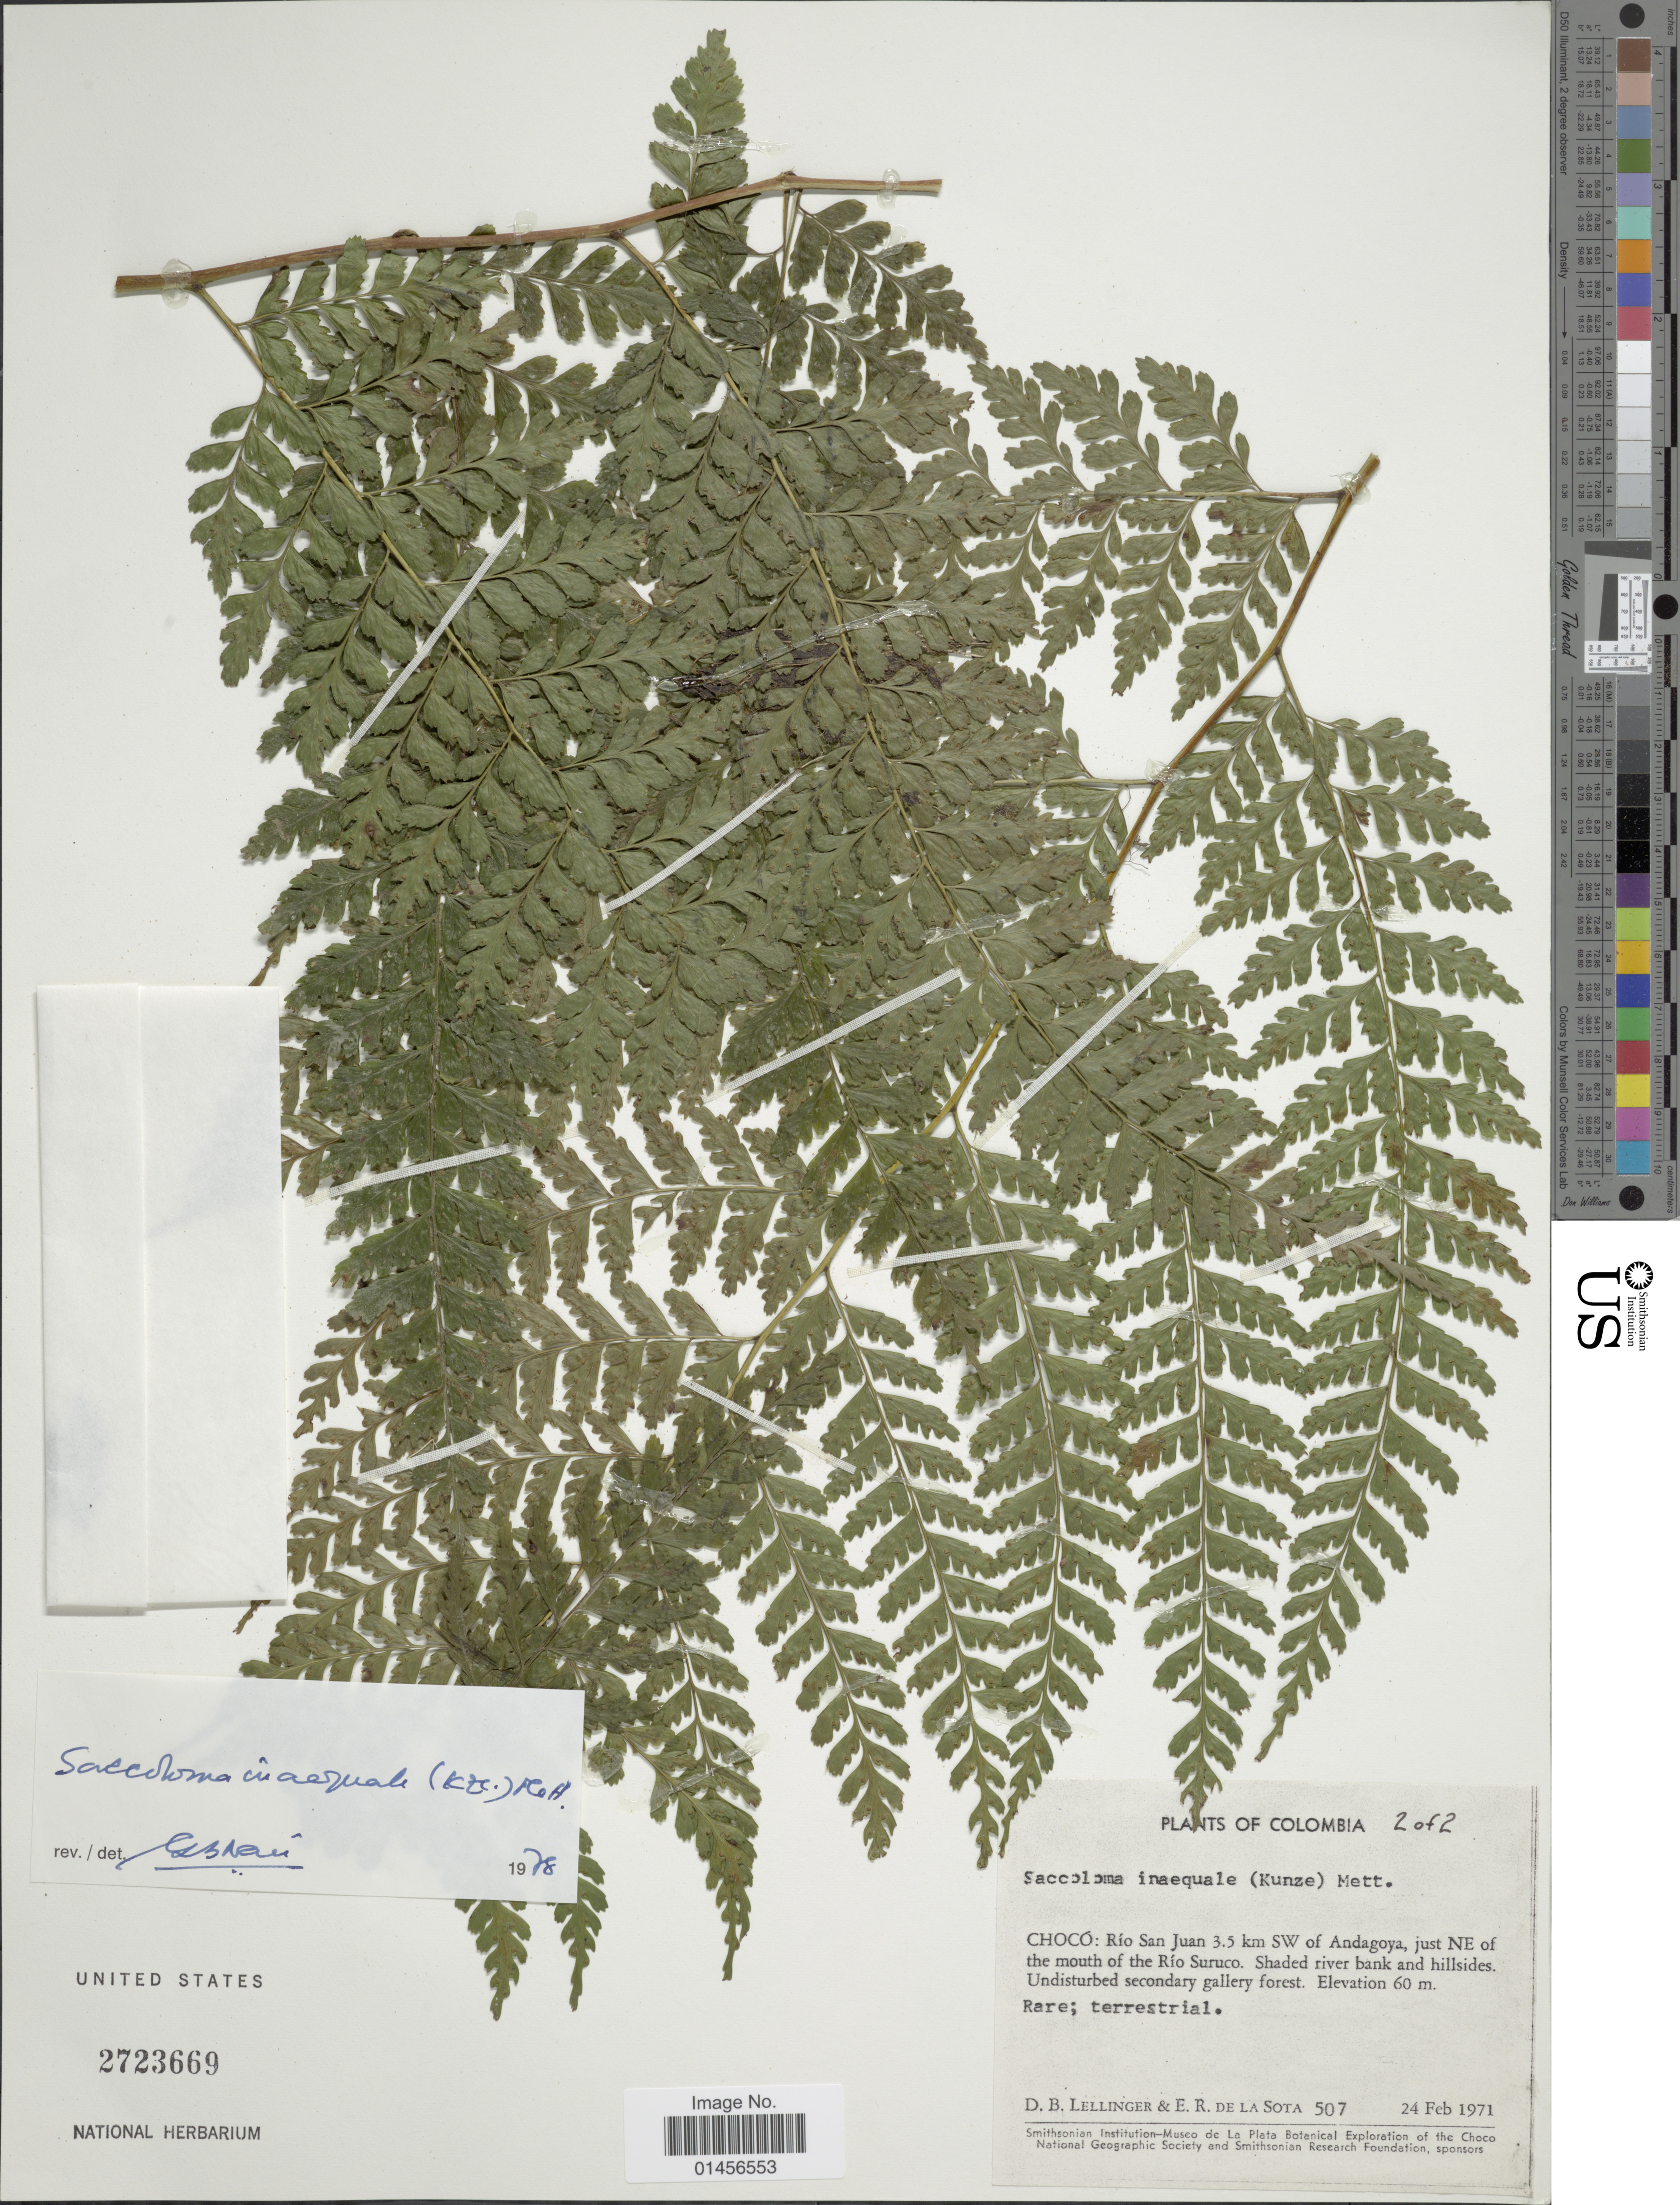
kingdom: Plantae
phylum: Tracheophyta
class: Polypodiopsida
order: Polypodiales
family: Saccolomataceae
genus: Saccoloma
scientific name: Saccoloma inaequale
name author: (Kunze) Mett.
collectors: D. B. Lellinger & E. R. de la Sota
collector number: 507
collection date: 1971-02-24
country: Colombia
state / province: Chocó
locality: Río San Juan 3.5 km SW of Andagoya, just NE of the mouth of the Río Suruco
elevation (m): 60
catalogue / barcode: US 2723669